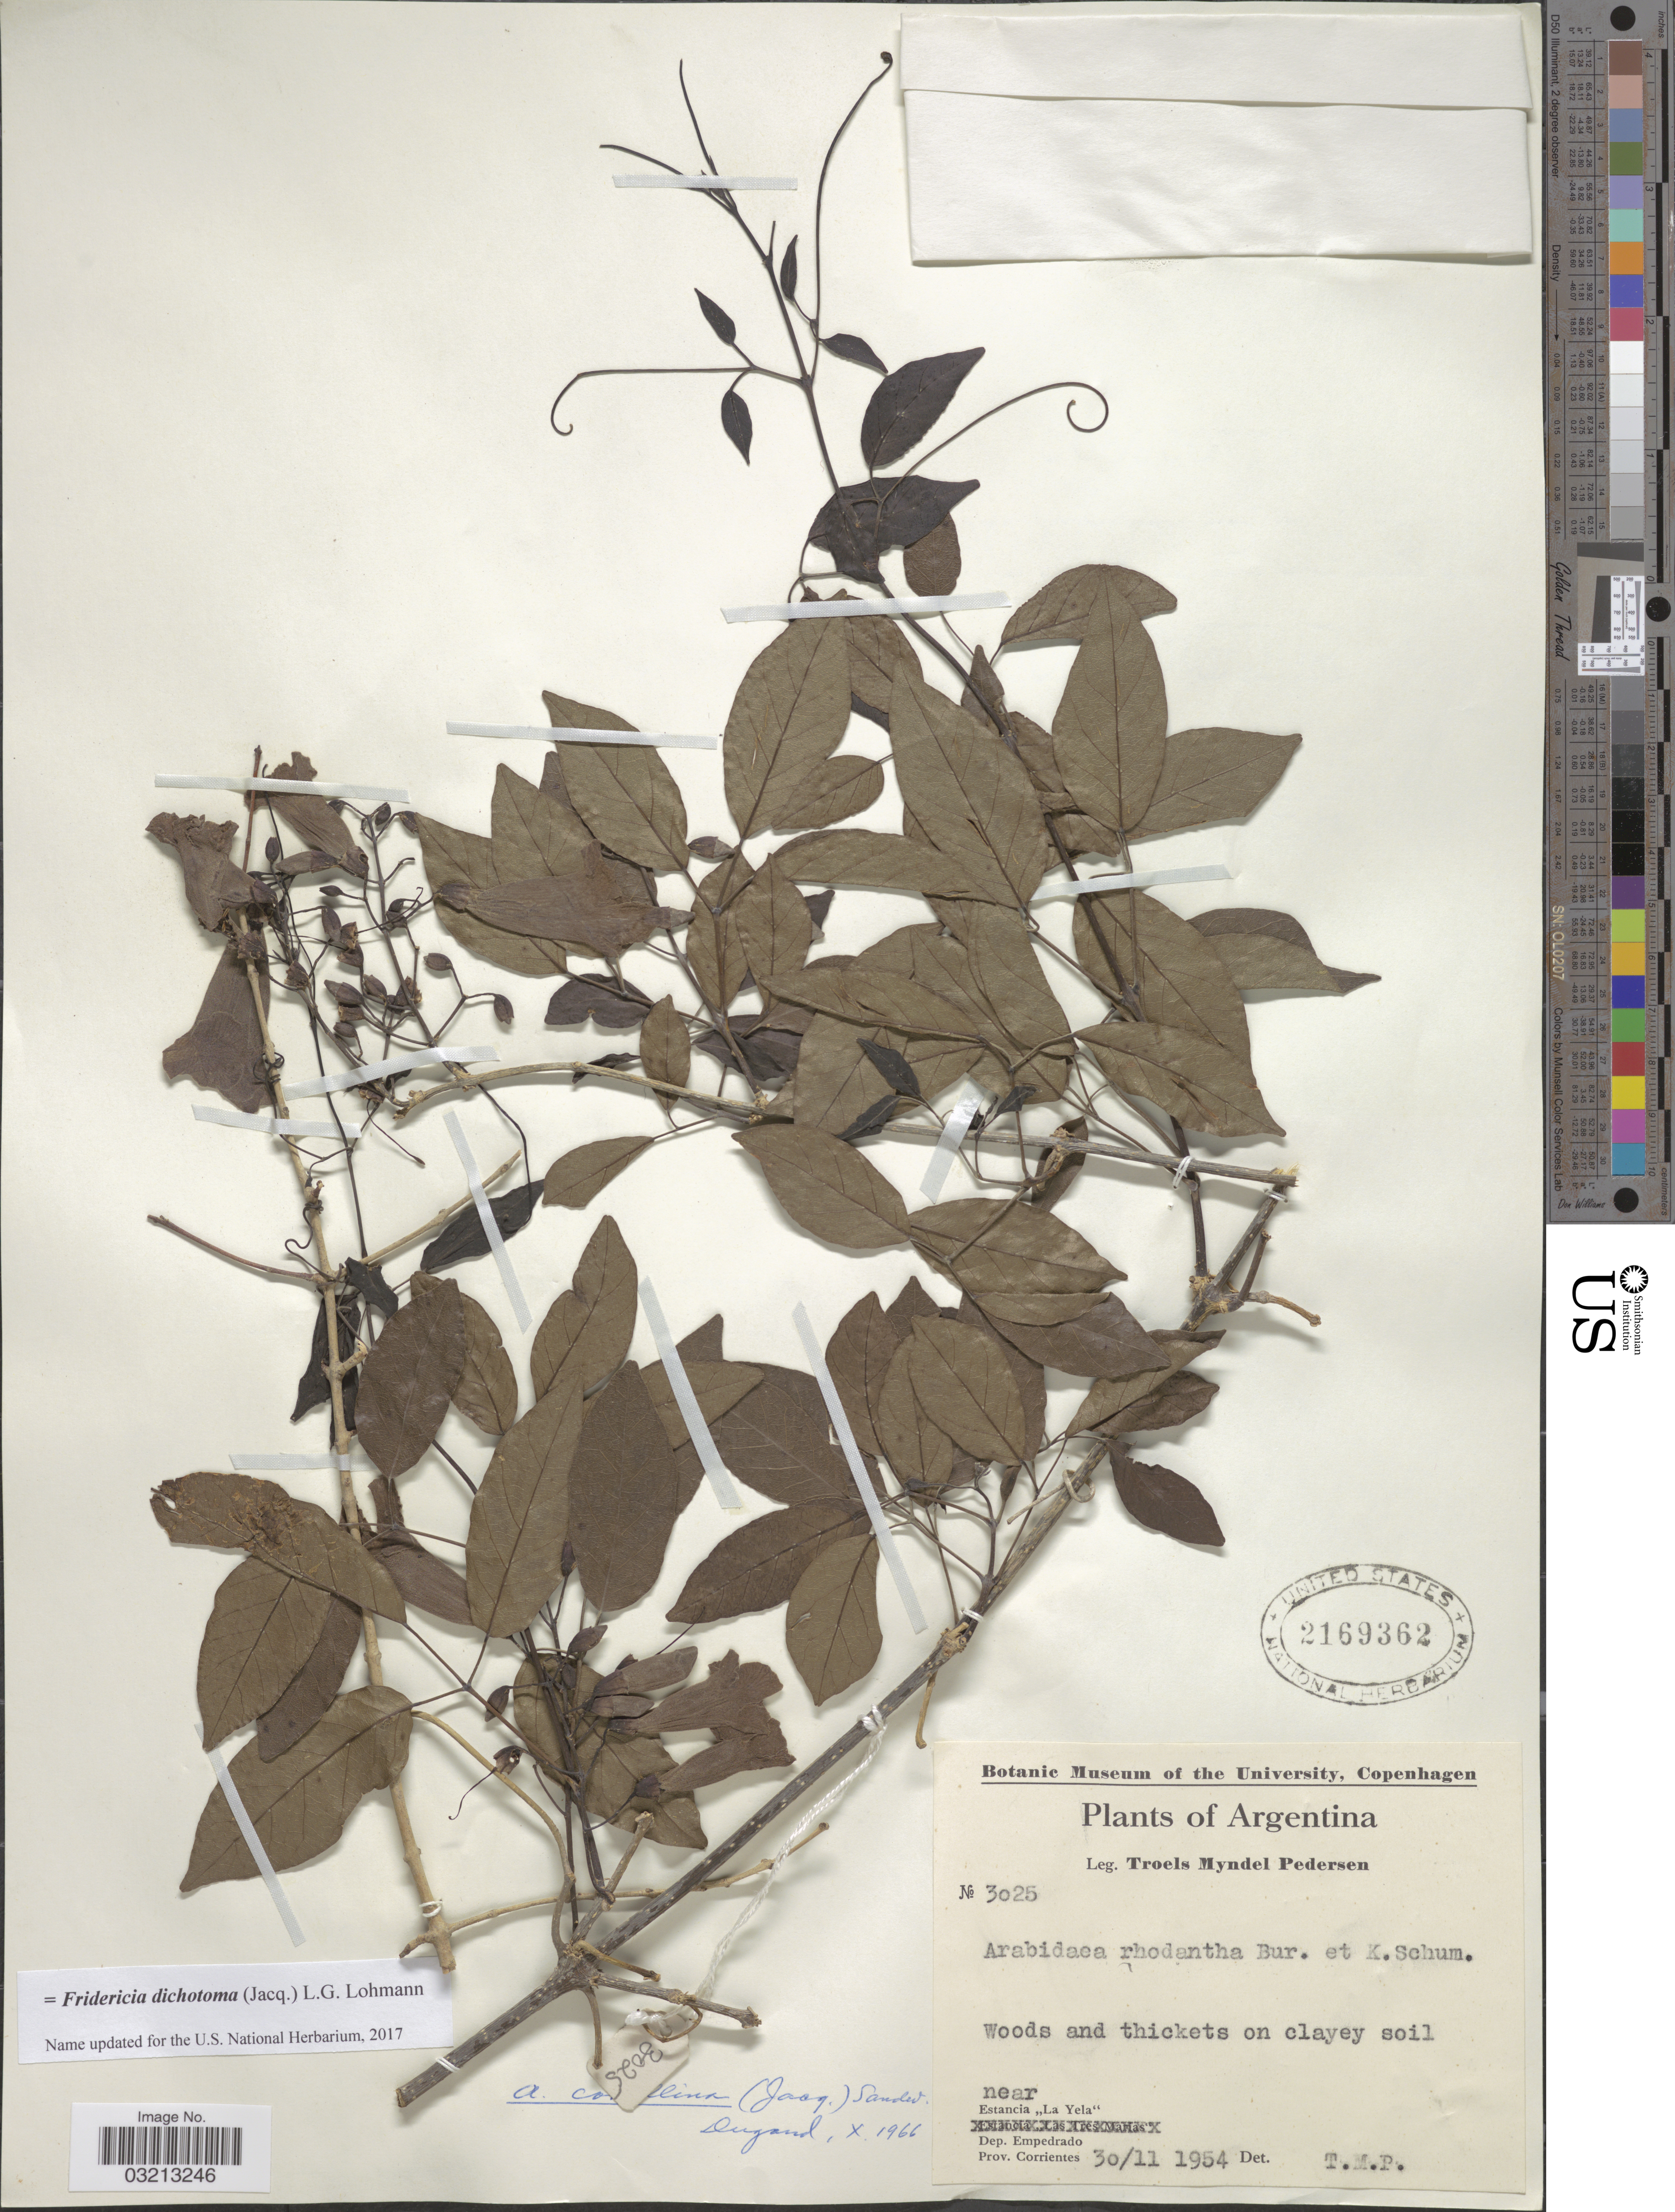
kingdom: Plantae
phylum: Tracheophyta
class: Magnoliopsida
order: Lamiales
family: Bignoniaceae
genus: Fridericia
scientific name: Fridericia dichotoma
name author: (Jacq.) L.G. Lohmann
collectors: T. Pederson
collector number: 3025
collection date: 1954-11-30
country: Argentina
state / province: Corrientes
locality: Near Estancia "La Yela". Dep. Empedrado.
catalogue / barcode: US 2169362